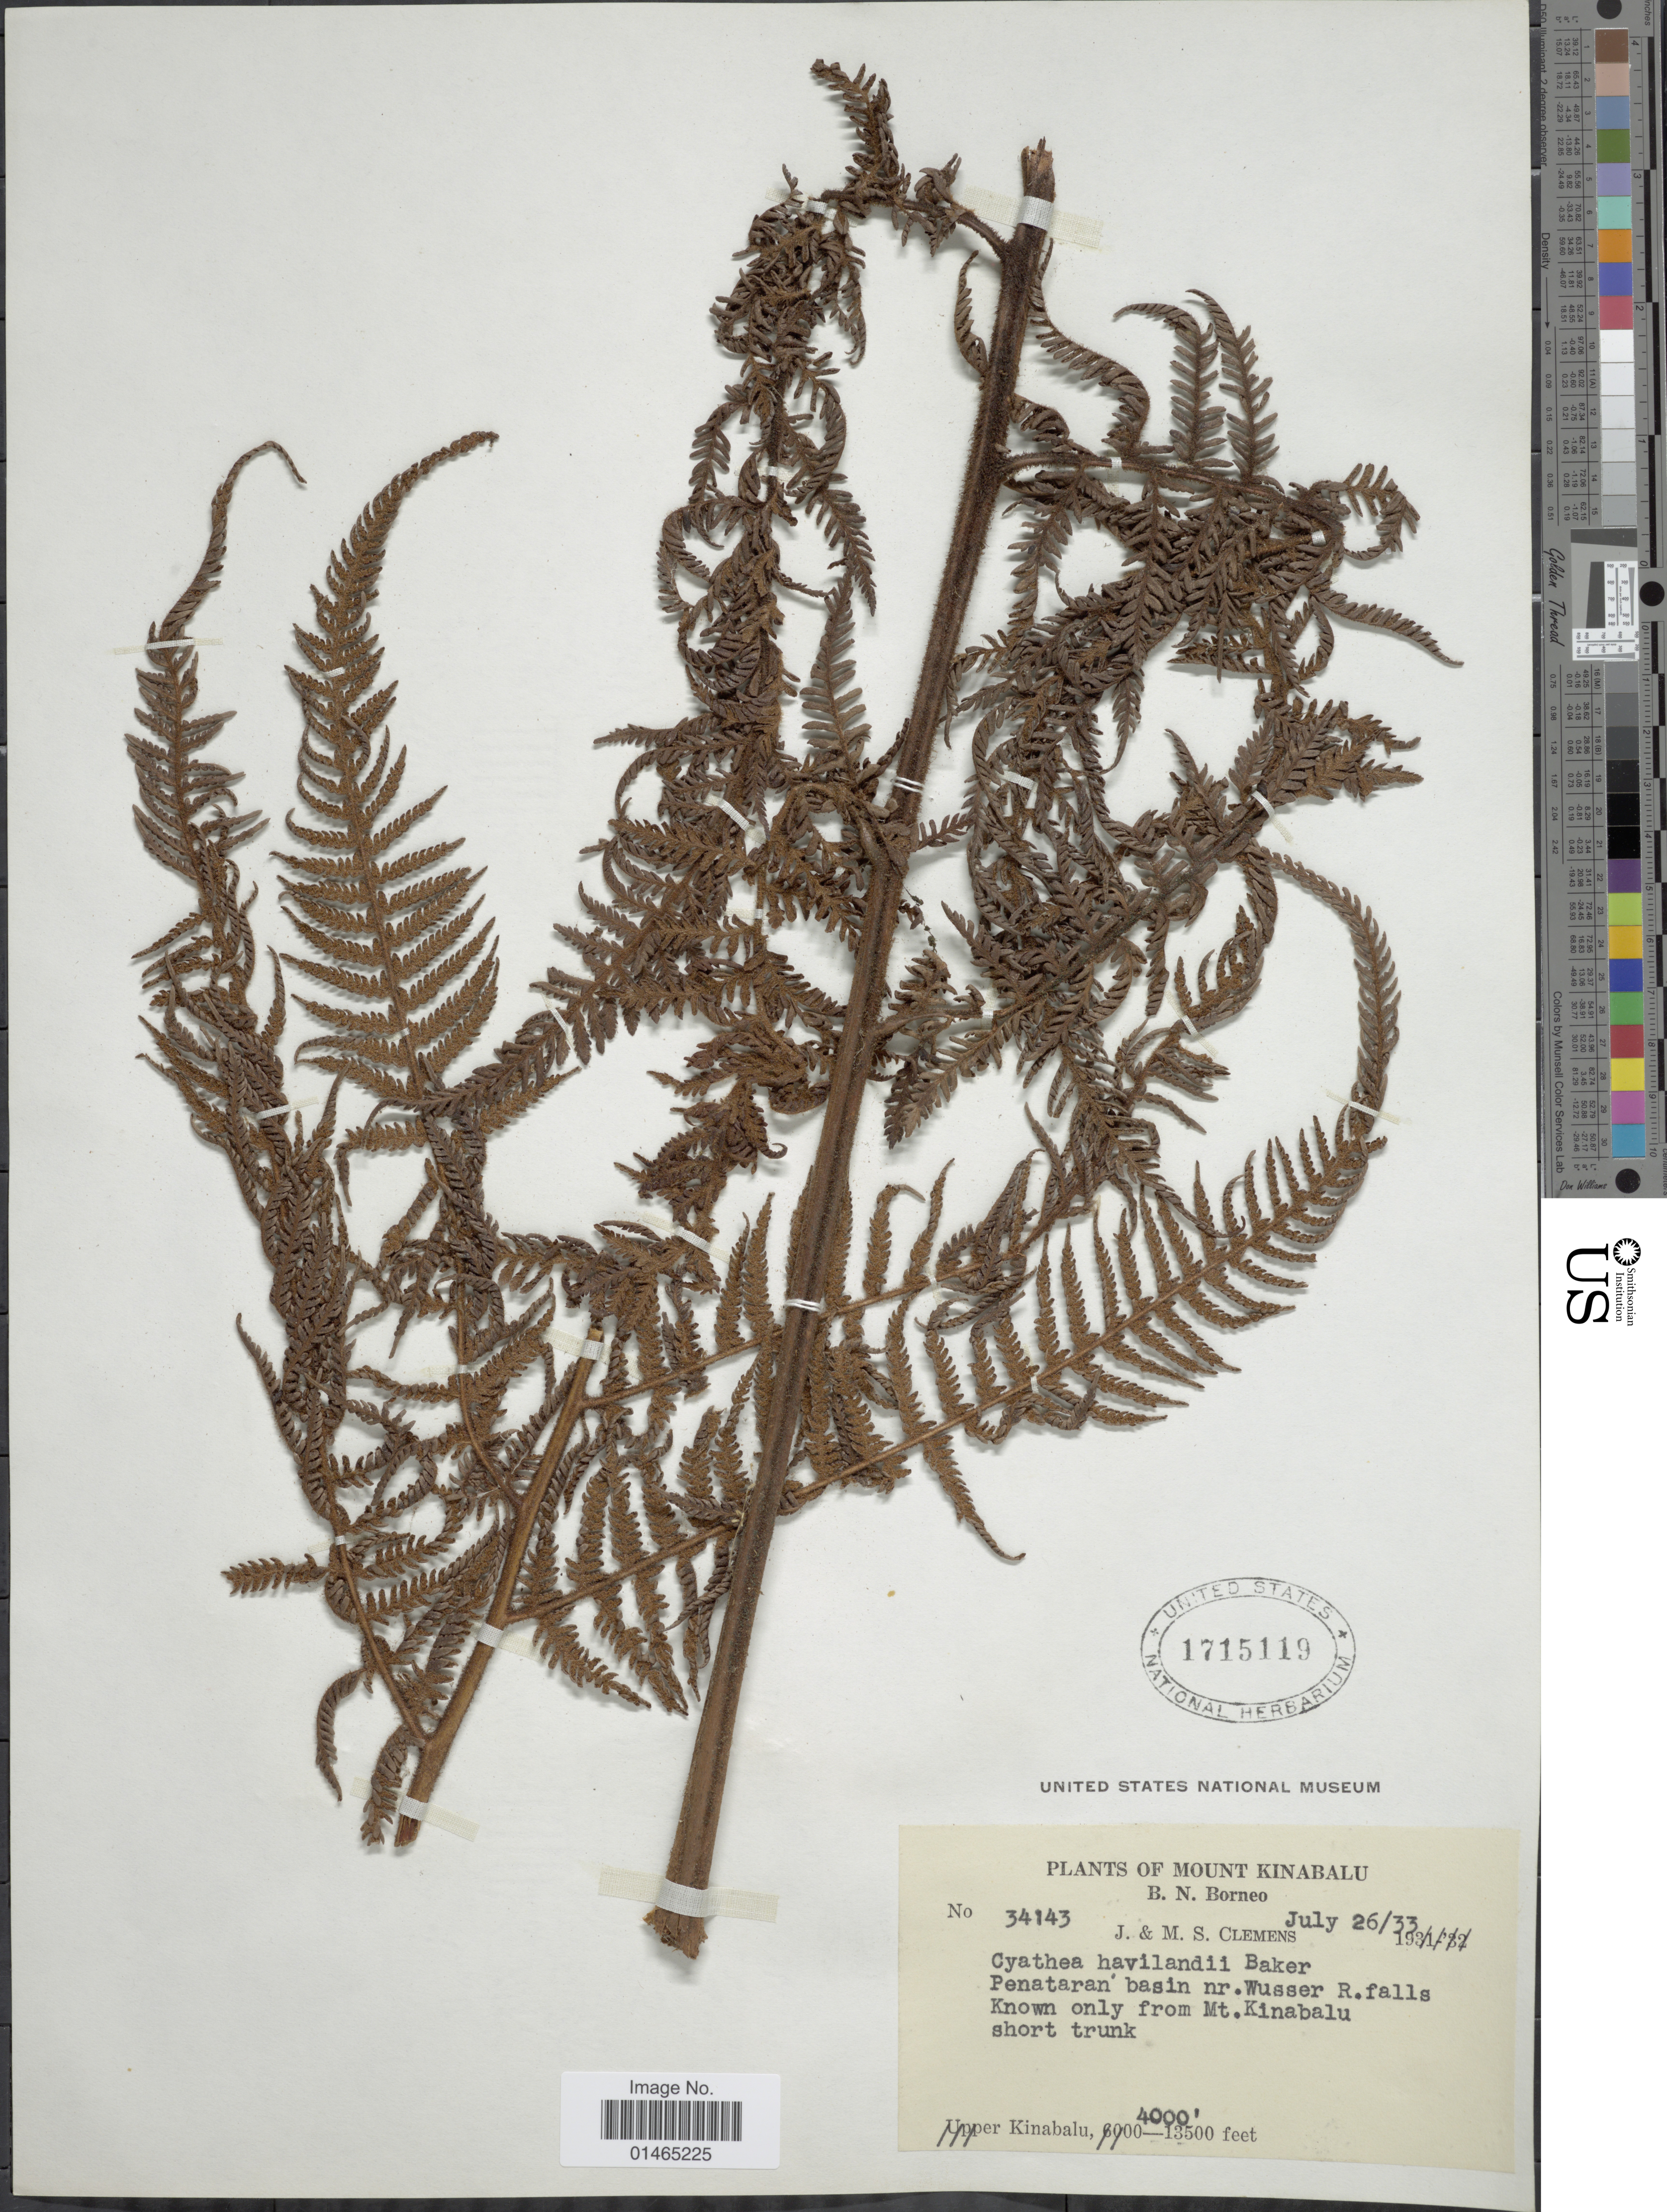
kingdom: Plantae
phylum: Tracheophyta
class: Polypodiopsida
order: Polypodiales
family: Dennstaedtiaceae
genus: Dennstaedtia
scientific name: Dennstaedtia rufidula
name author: C. Chr.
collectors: J. Clemens & M. S. Clemens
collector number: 34143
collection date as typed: Transcribed d/m/y: 26/7/33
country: Malaysia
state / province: Sabah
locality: Mount Kinabalu. B.N. Borneo. Penataran basin nr. Wusser R. falls. Known only from Mt. Kinabalu short trunk. Kinabalu.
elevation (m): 1219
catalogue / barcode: US 1715119